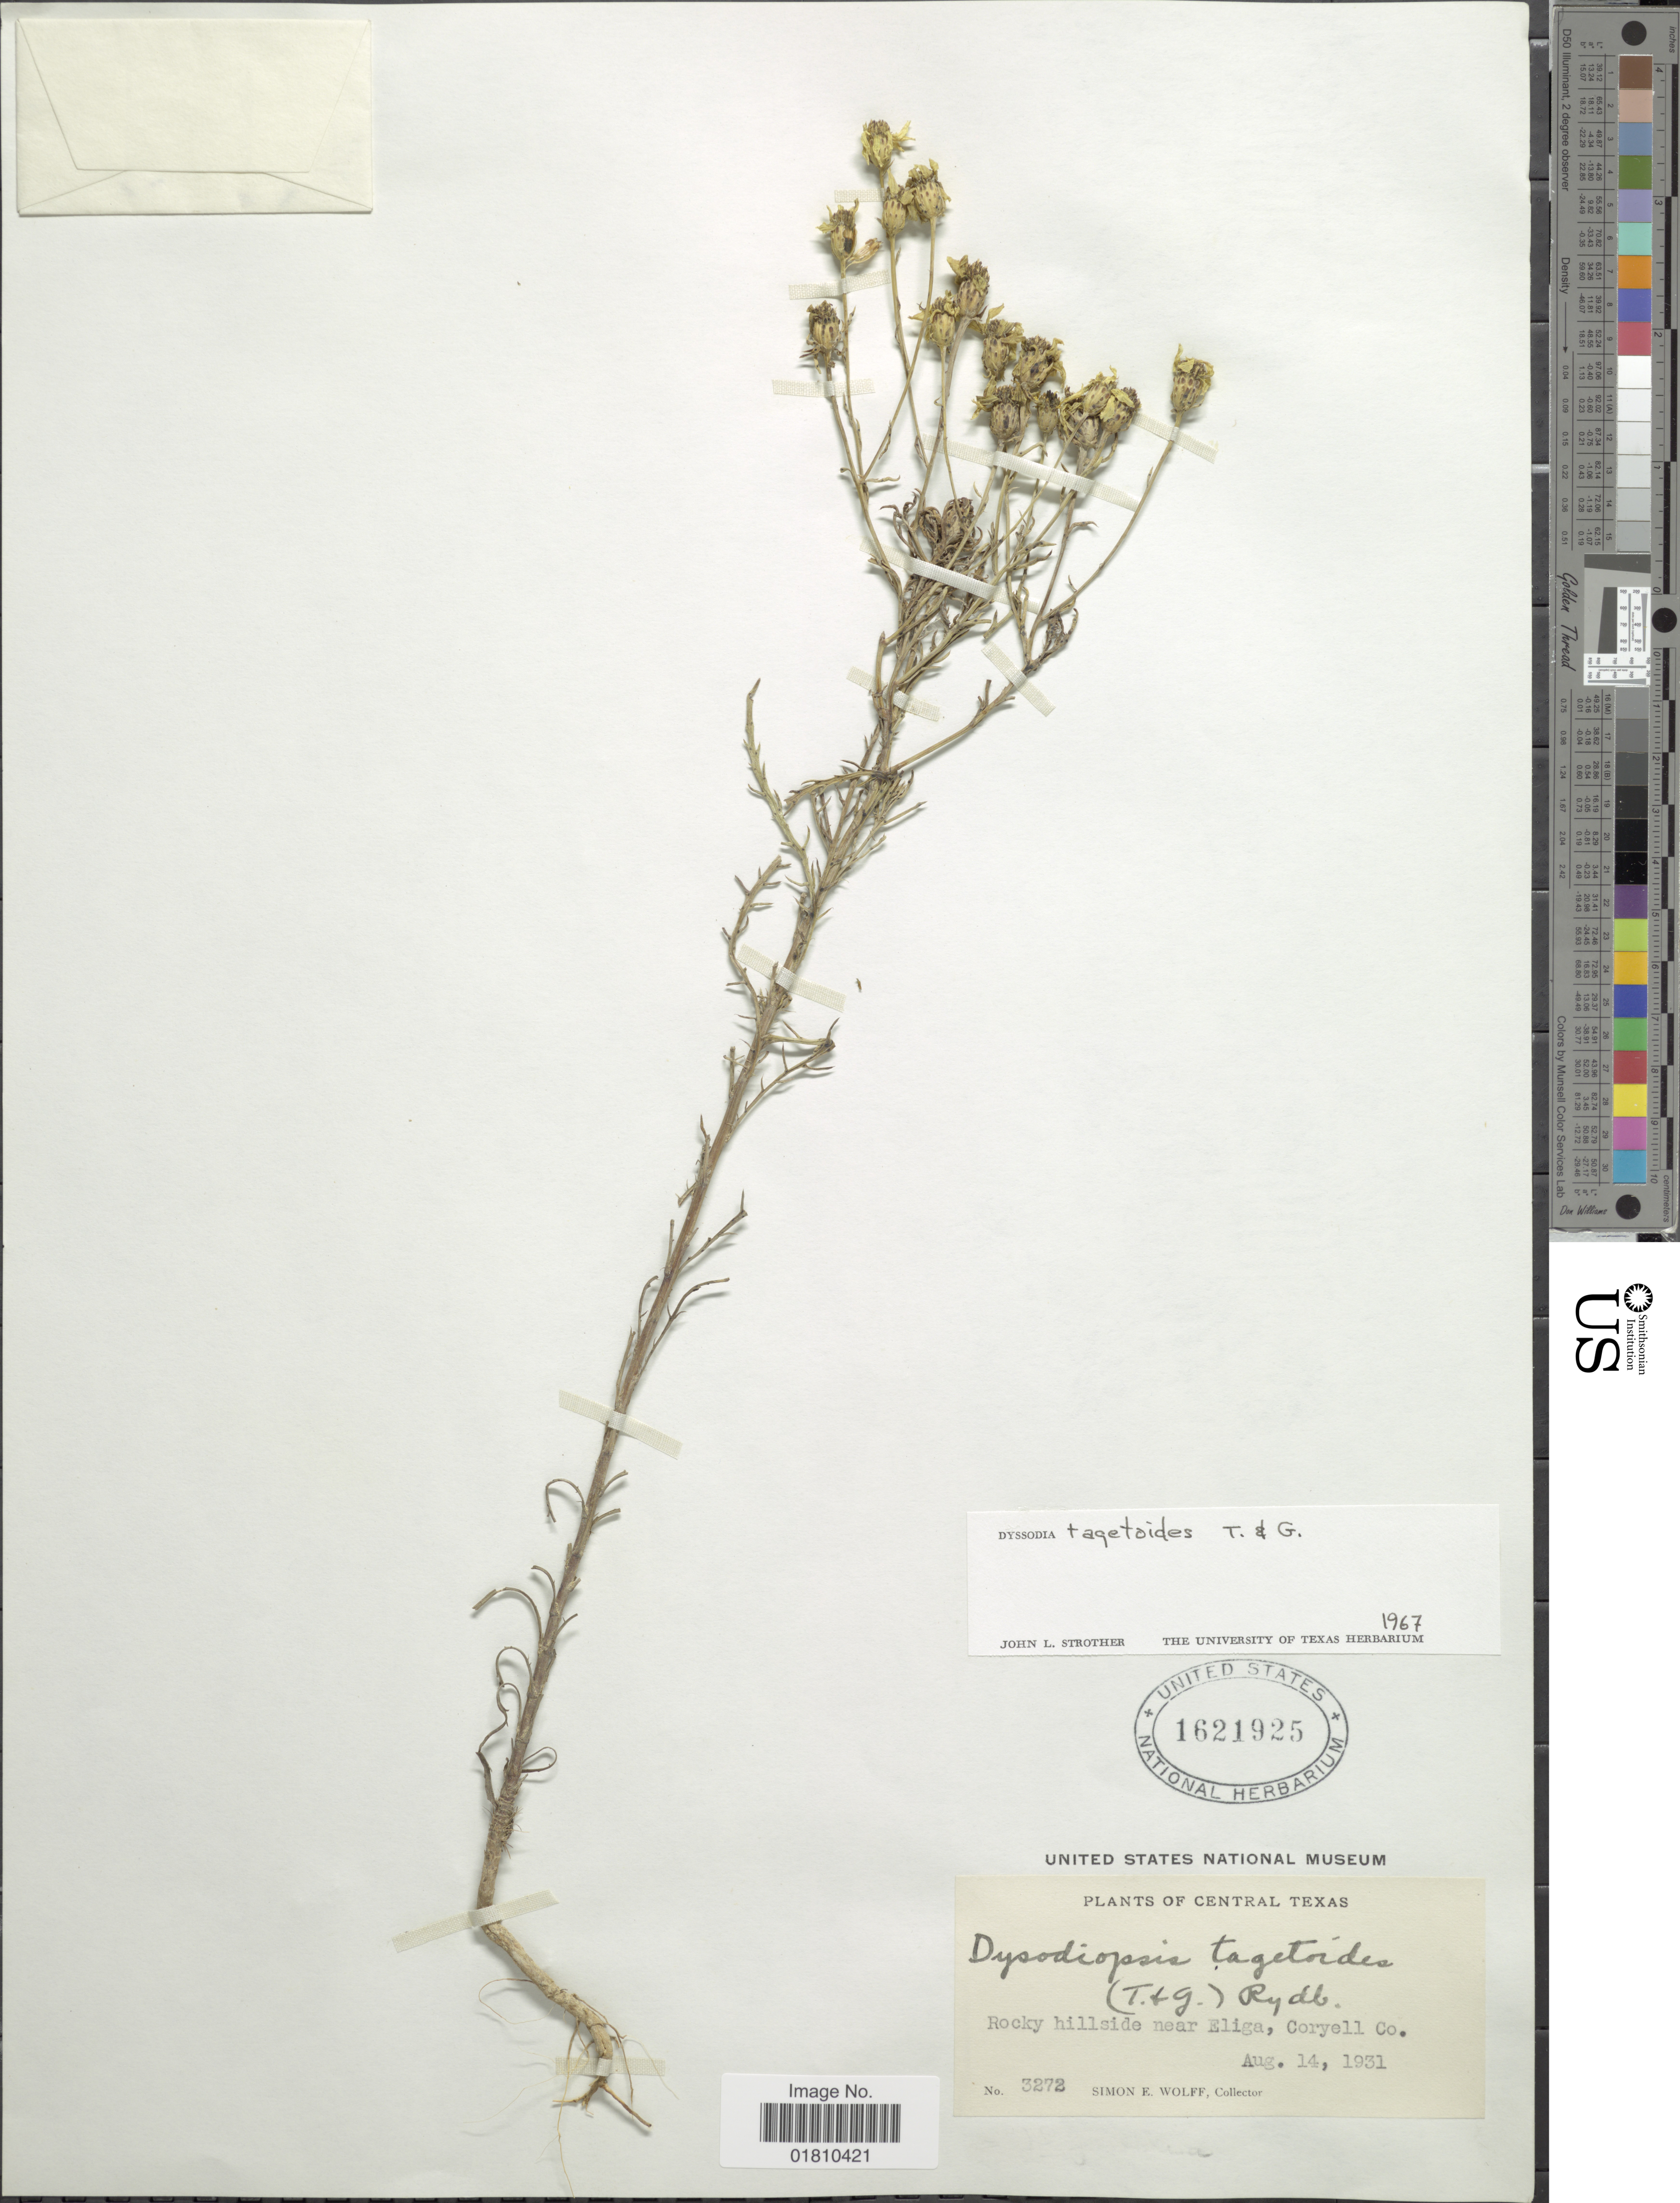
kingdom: Plantae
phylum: Tracheophyta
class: Magnoliopsida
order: Asterales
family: Asteraceae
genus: Dysodiopsis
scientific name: Dysodiopsis tagetoides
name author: (Torr. & A. Gray) Rydb.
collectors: S. E. Wolff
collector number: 3272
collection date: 1931-08-14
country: United States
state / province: Texas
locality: Central Texas, Rocky hillside near Eliga, Coryell Co.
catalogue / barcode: US 1621925